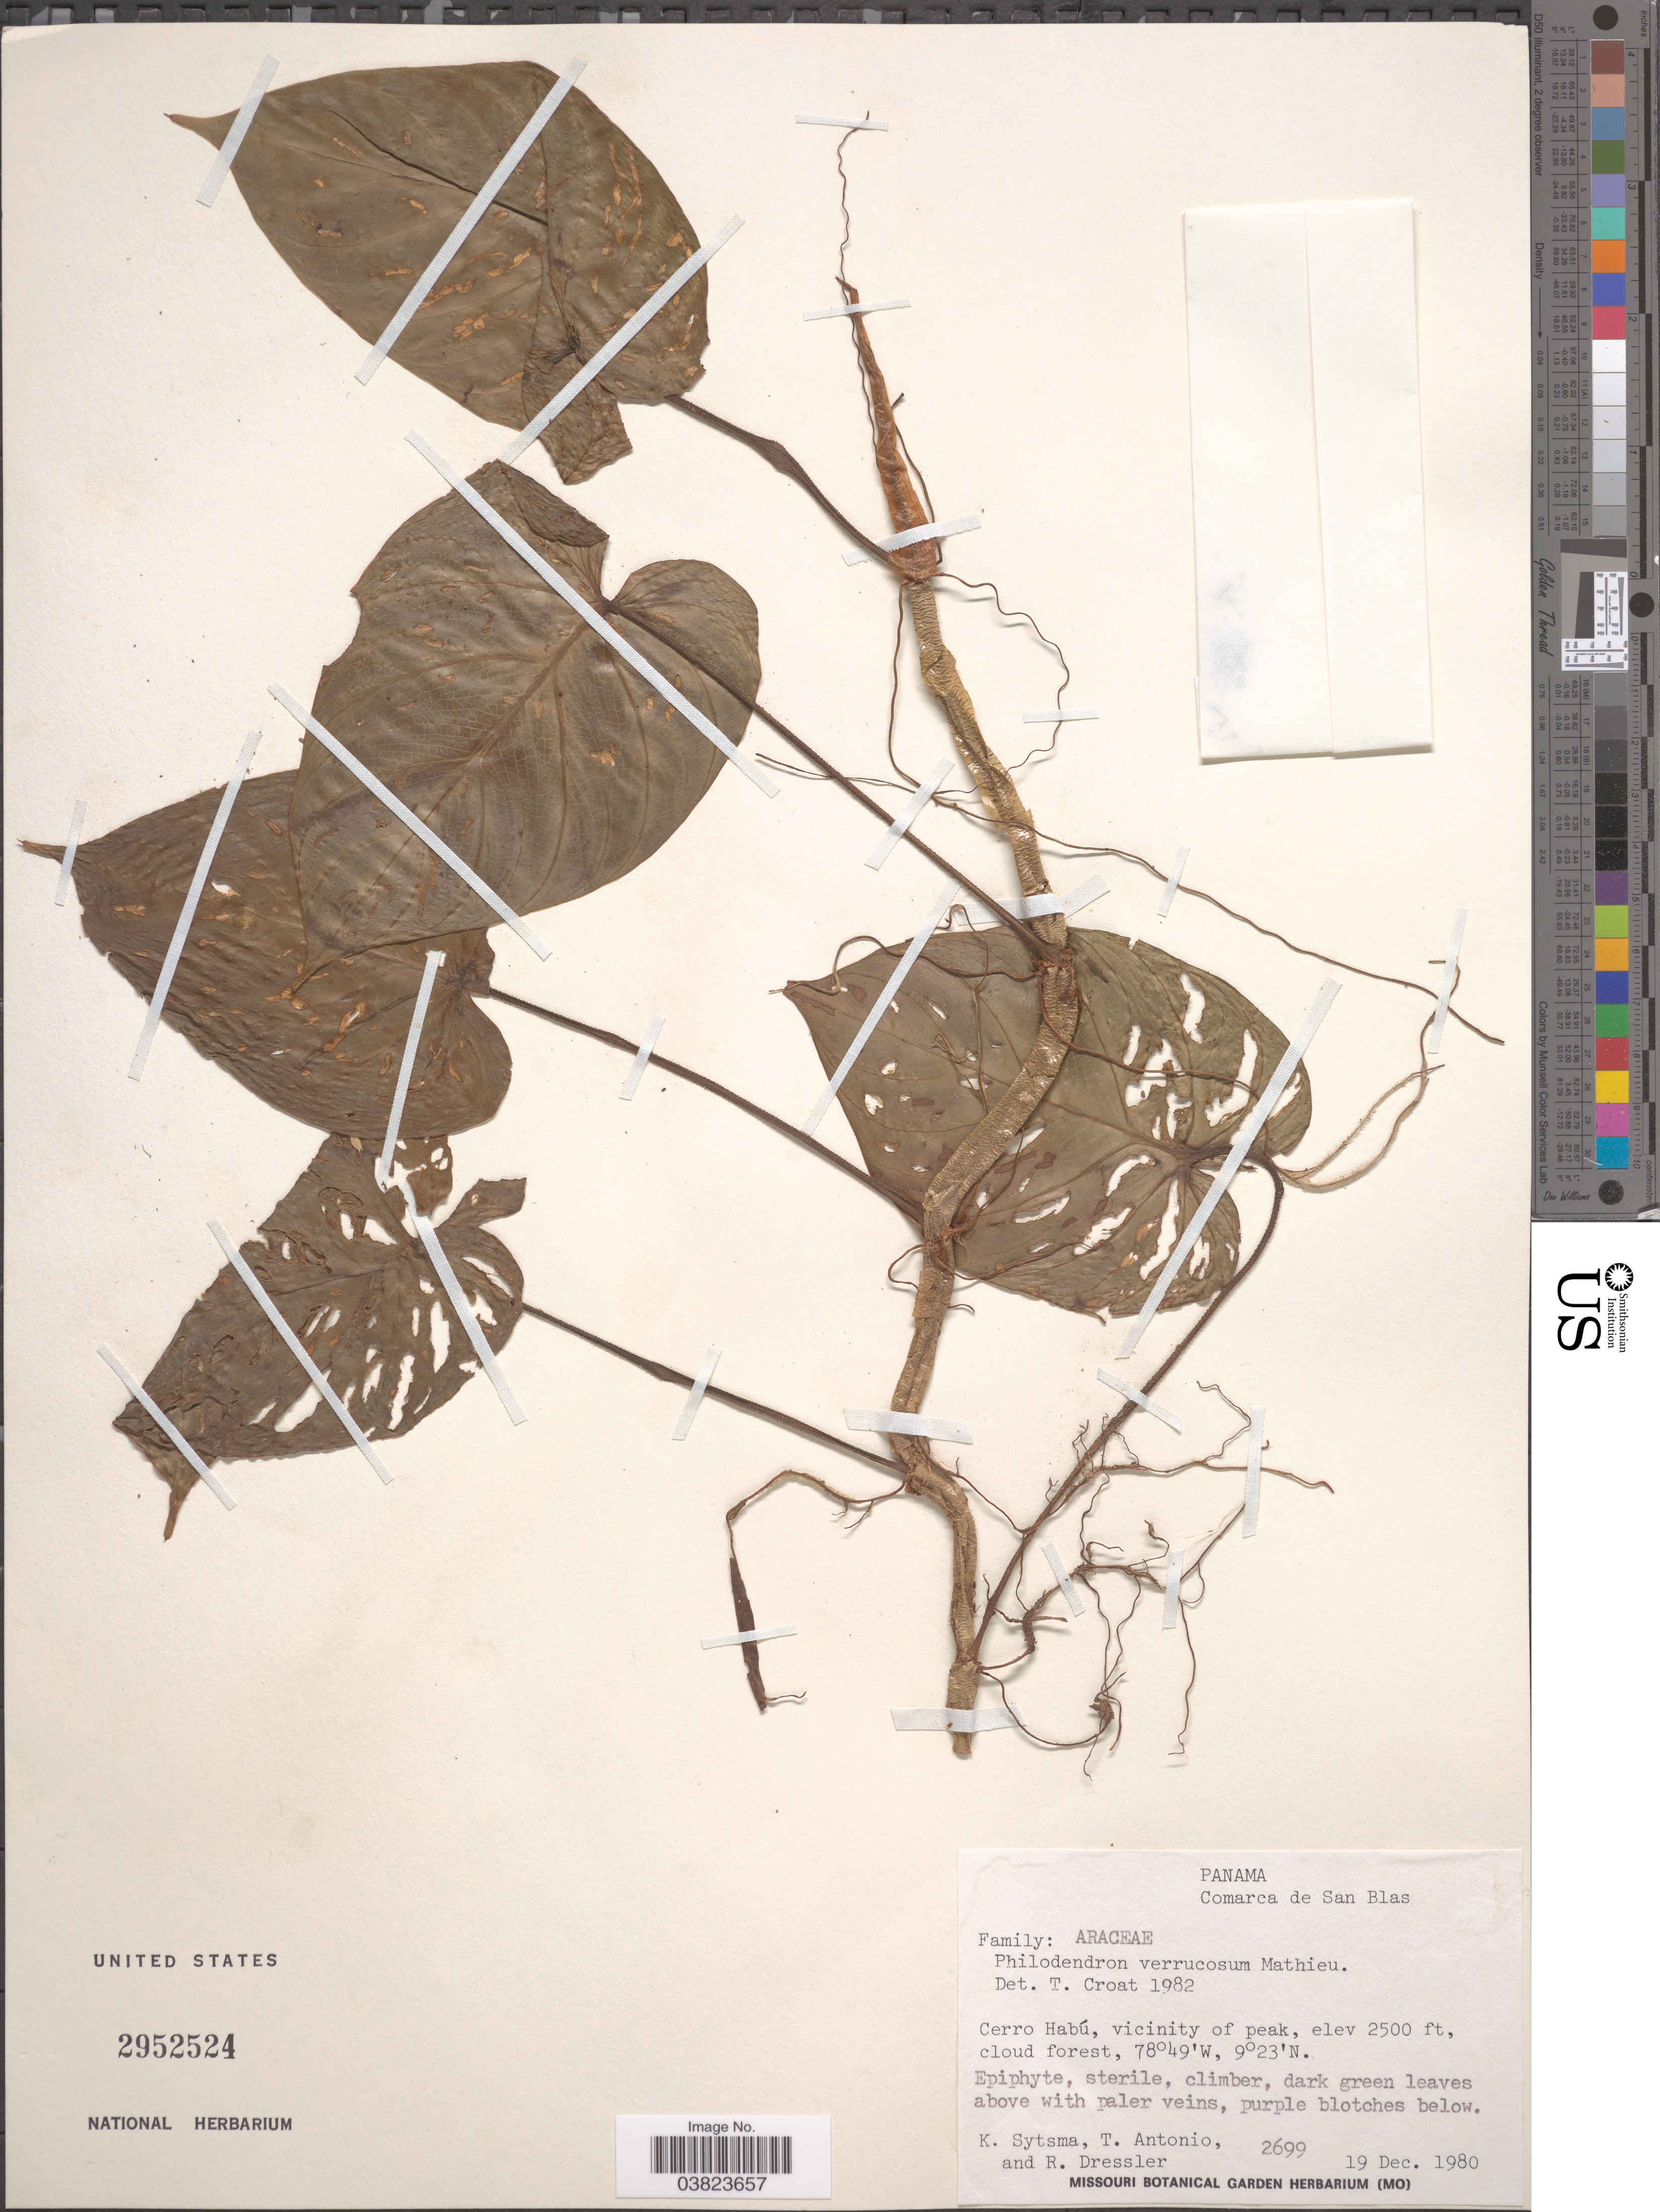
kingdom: Plantae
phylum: Tracheophyta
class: Liliopsida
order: Alismatales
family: Araceae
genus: Philodendron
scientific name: Philodendron verrucosum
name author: L. Mathieu ex Schott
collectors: K. J. Sytsma, T. Antonio & R. Dressler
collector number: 2699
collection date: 1980-12-19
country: Panama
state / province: Kuna Yala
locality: Comarca de San Blas. Cerro Habú, vicinity of peak.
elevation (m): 762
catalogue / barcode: US 2952524